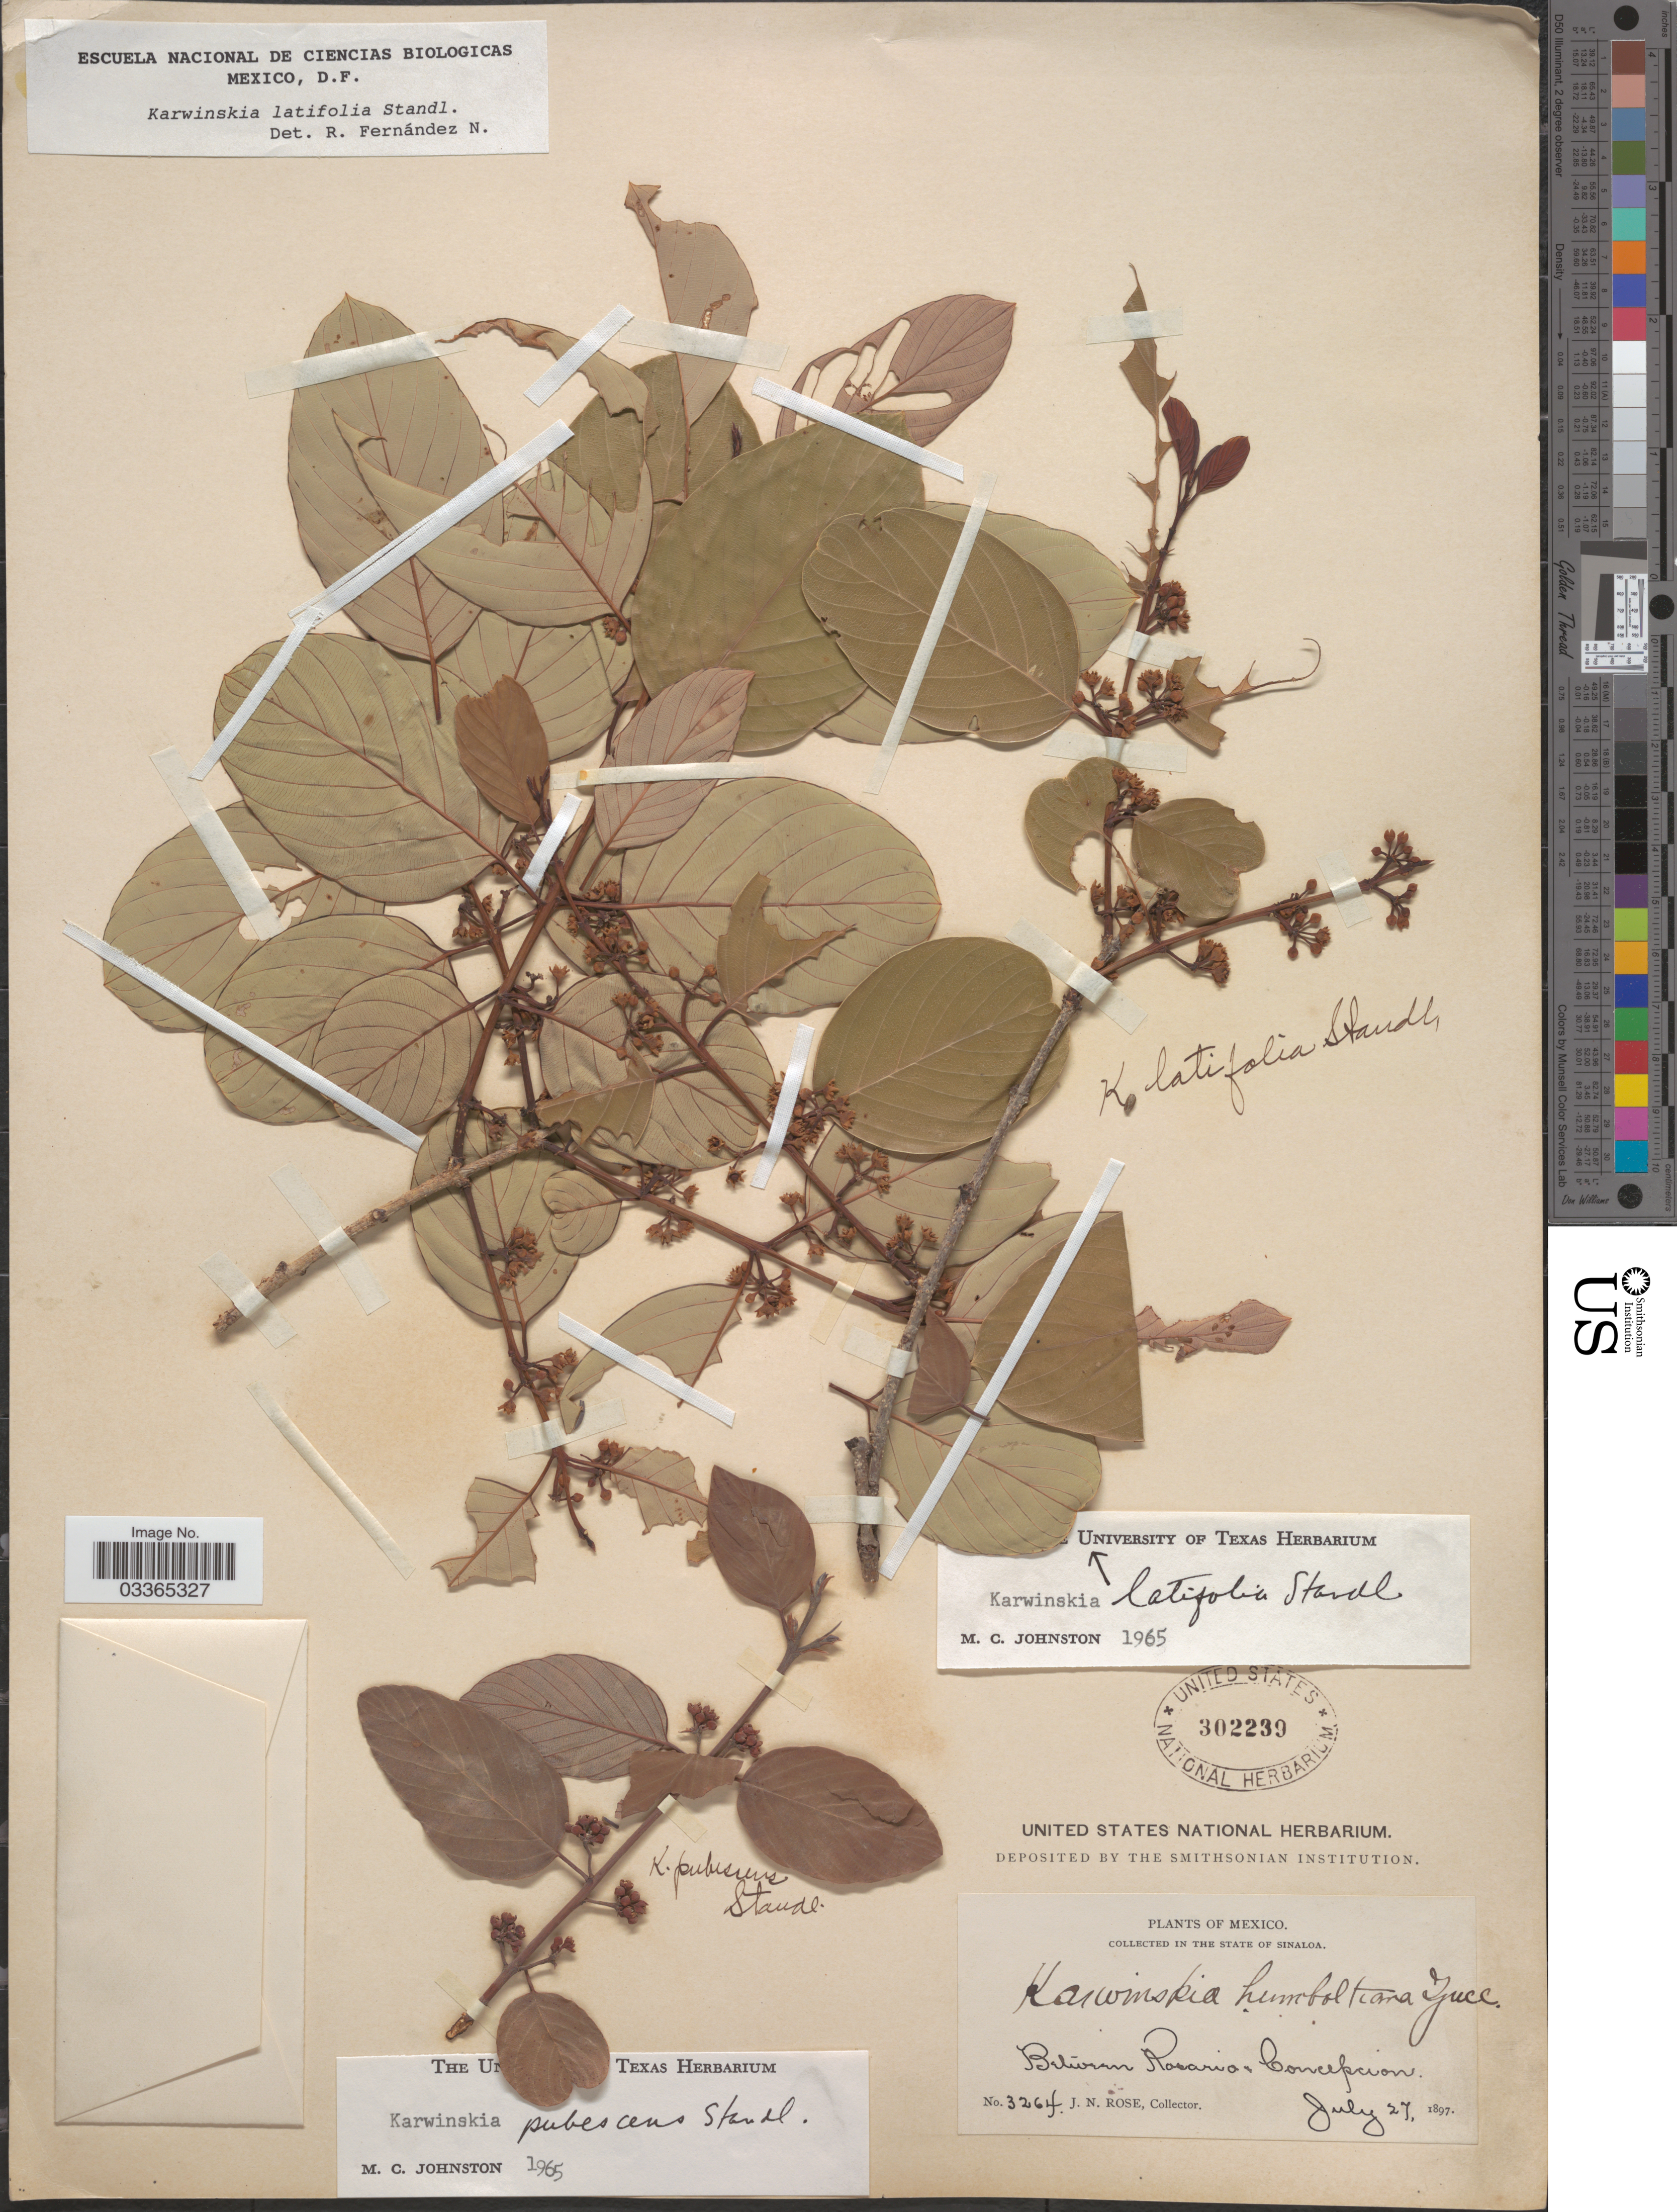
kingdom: Plantae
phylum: Tracheophyta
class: Magnoliopsida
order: Rosales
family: Rhamnaceae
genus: Karwinskia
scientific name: Karwinskia latifolia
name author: Standl.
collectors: J. N. Rose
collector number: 3264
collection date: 1897-07-27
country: Mexico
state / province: Sinaloa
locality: Between Rosario, Concepcion.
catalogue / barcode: US 302239